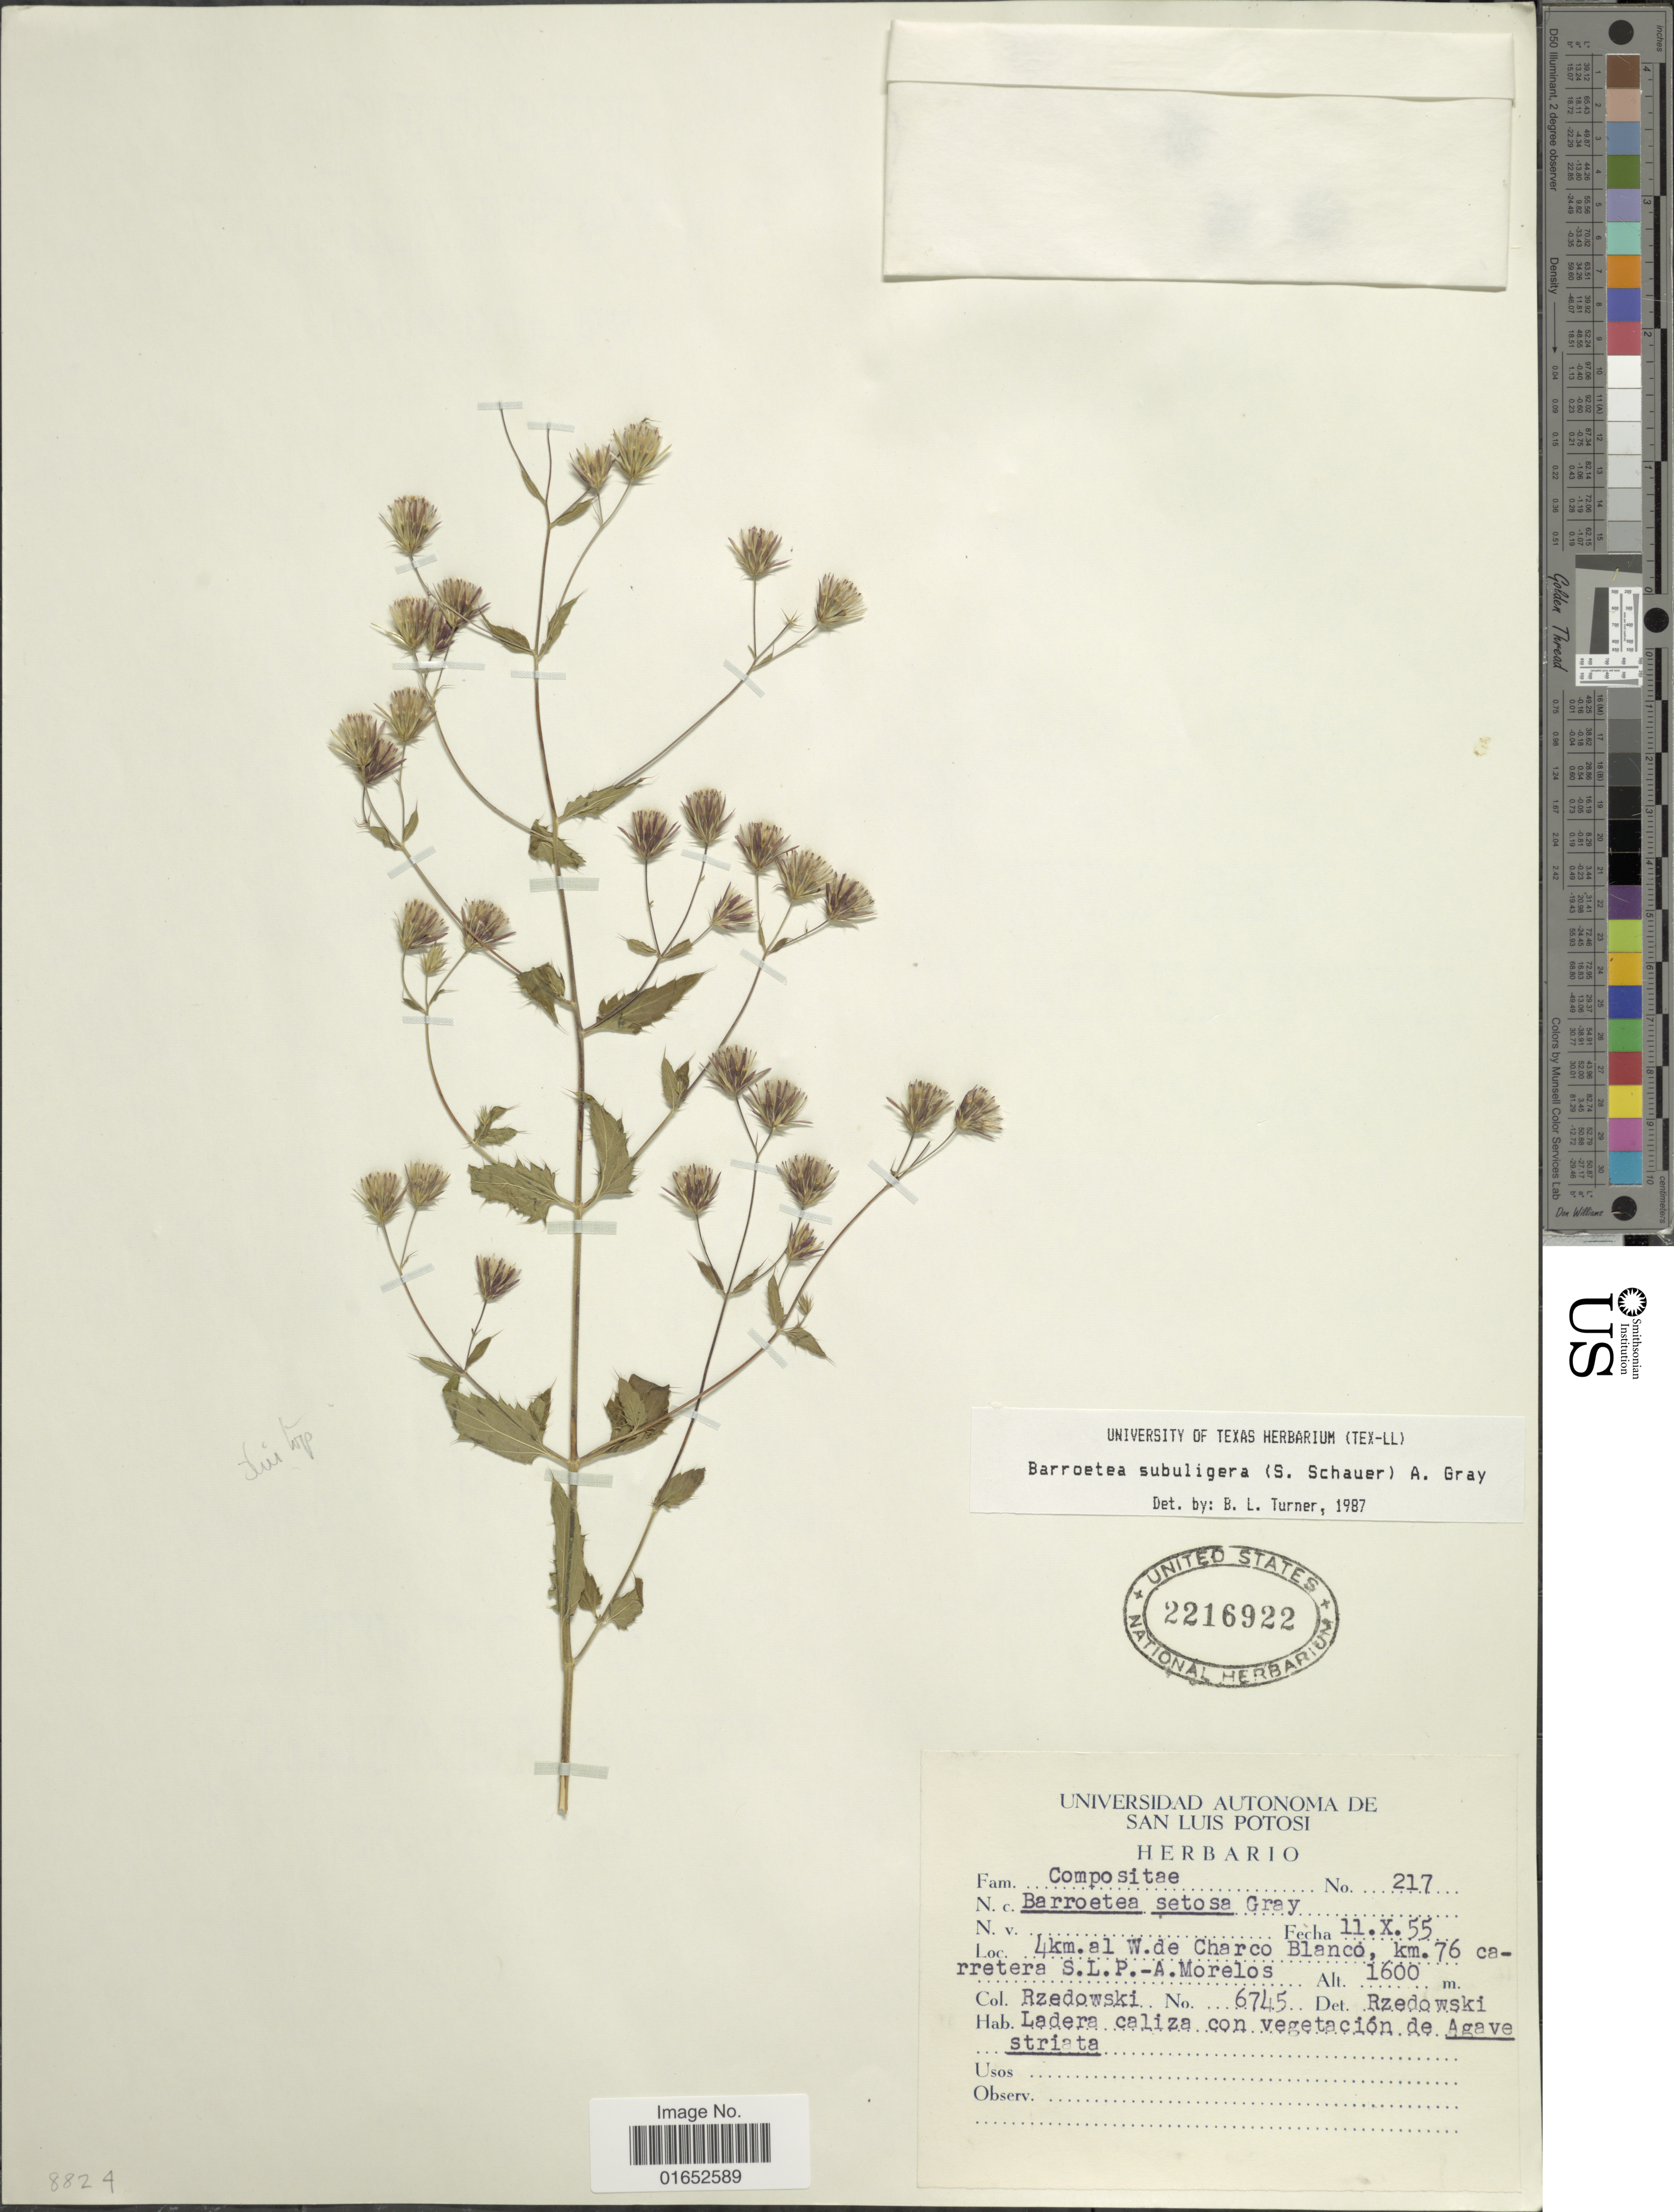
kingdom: Plantae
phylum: Tracheophyta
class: Magnoliopsida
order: Asterales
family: Asteraceae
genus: Barroetea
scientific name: Barroetea subuligera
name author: (S. Schauer) A. Gray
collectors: Rzedowski, --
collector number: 6745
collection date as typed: Transcribed d/m/y: 11/10/55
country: Mexico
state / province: San Luis Potosí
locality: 4k al W de Charco Blanco, km 76 carretera S.L.P.-A. Morelos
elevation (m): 1600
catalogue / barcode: US 2216922